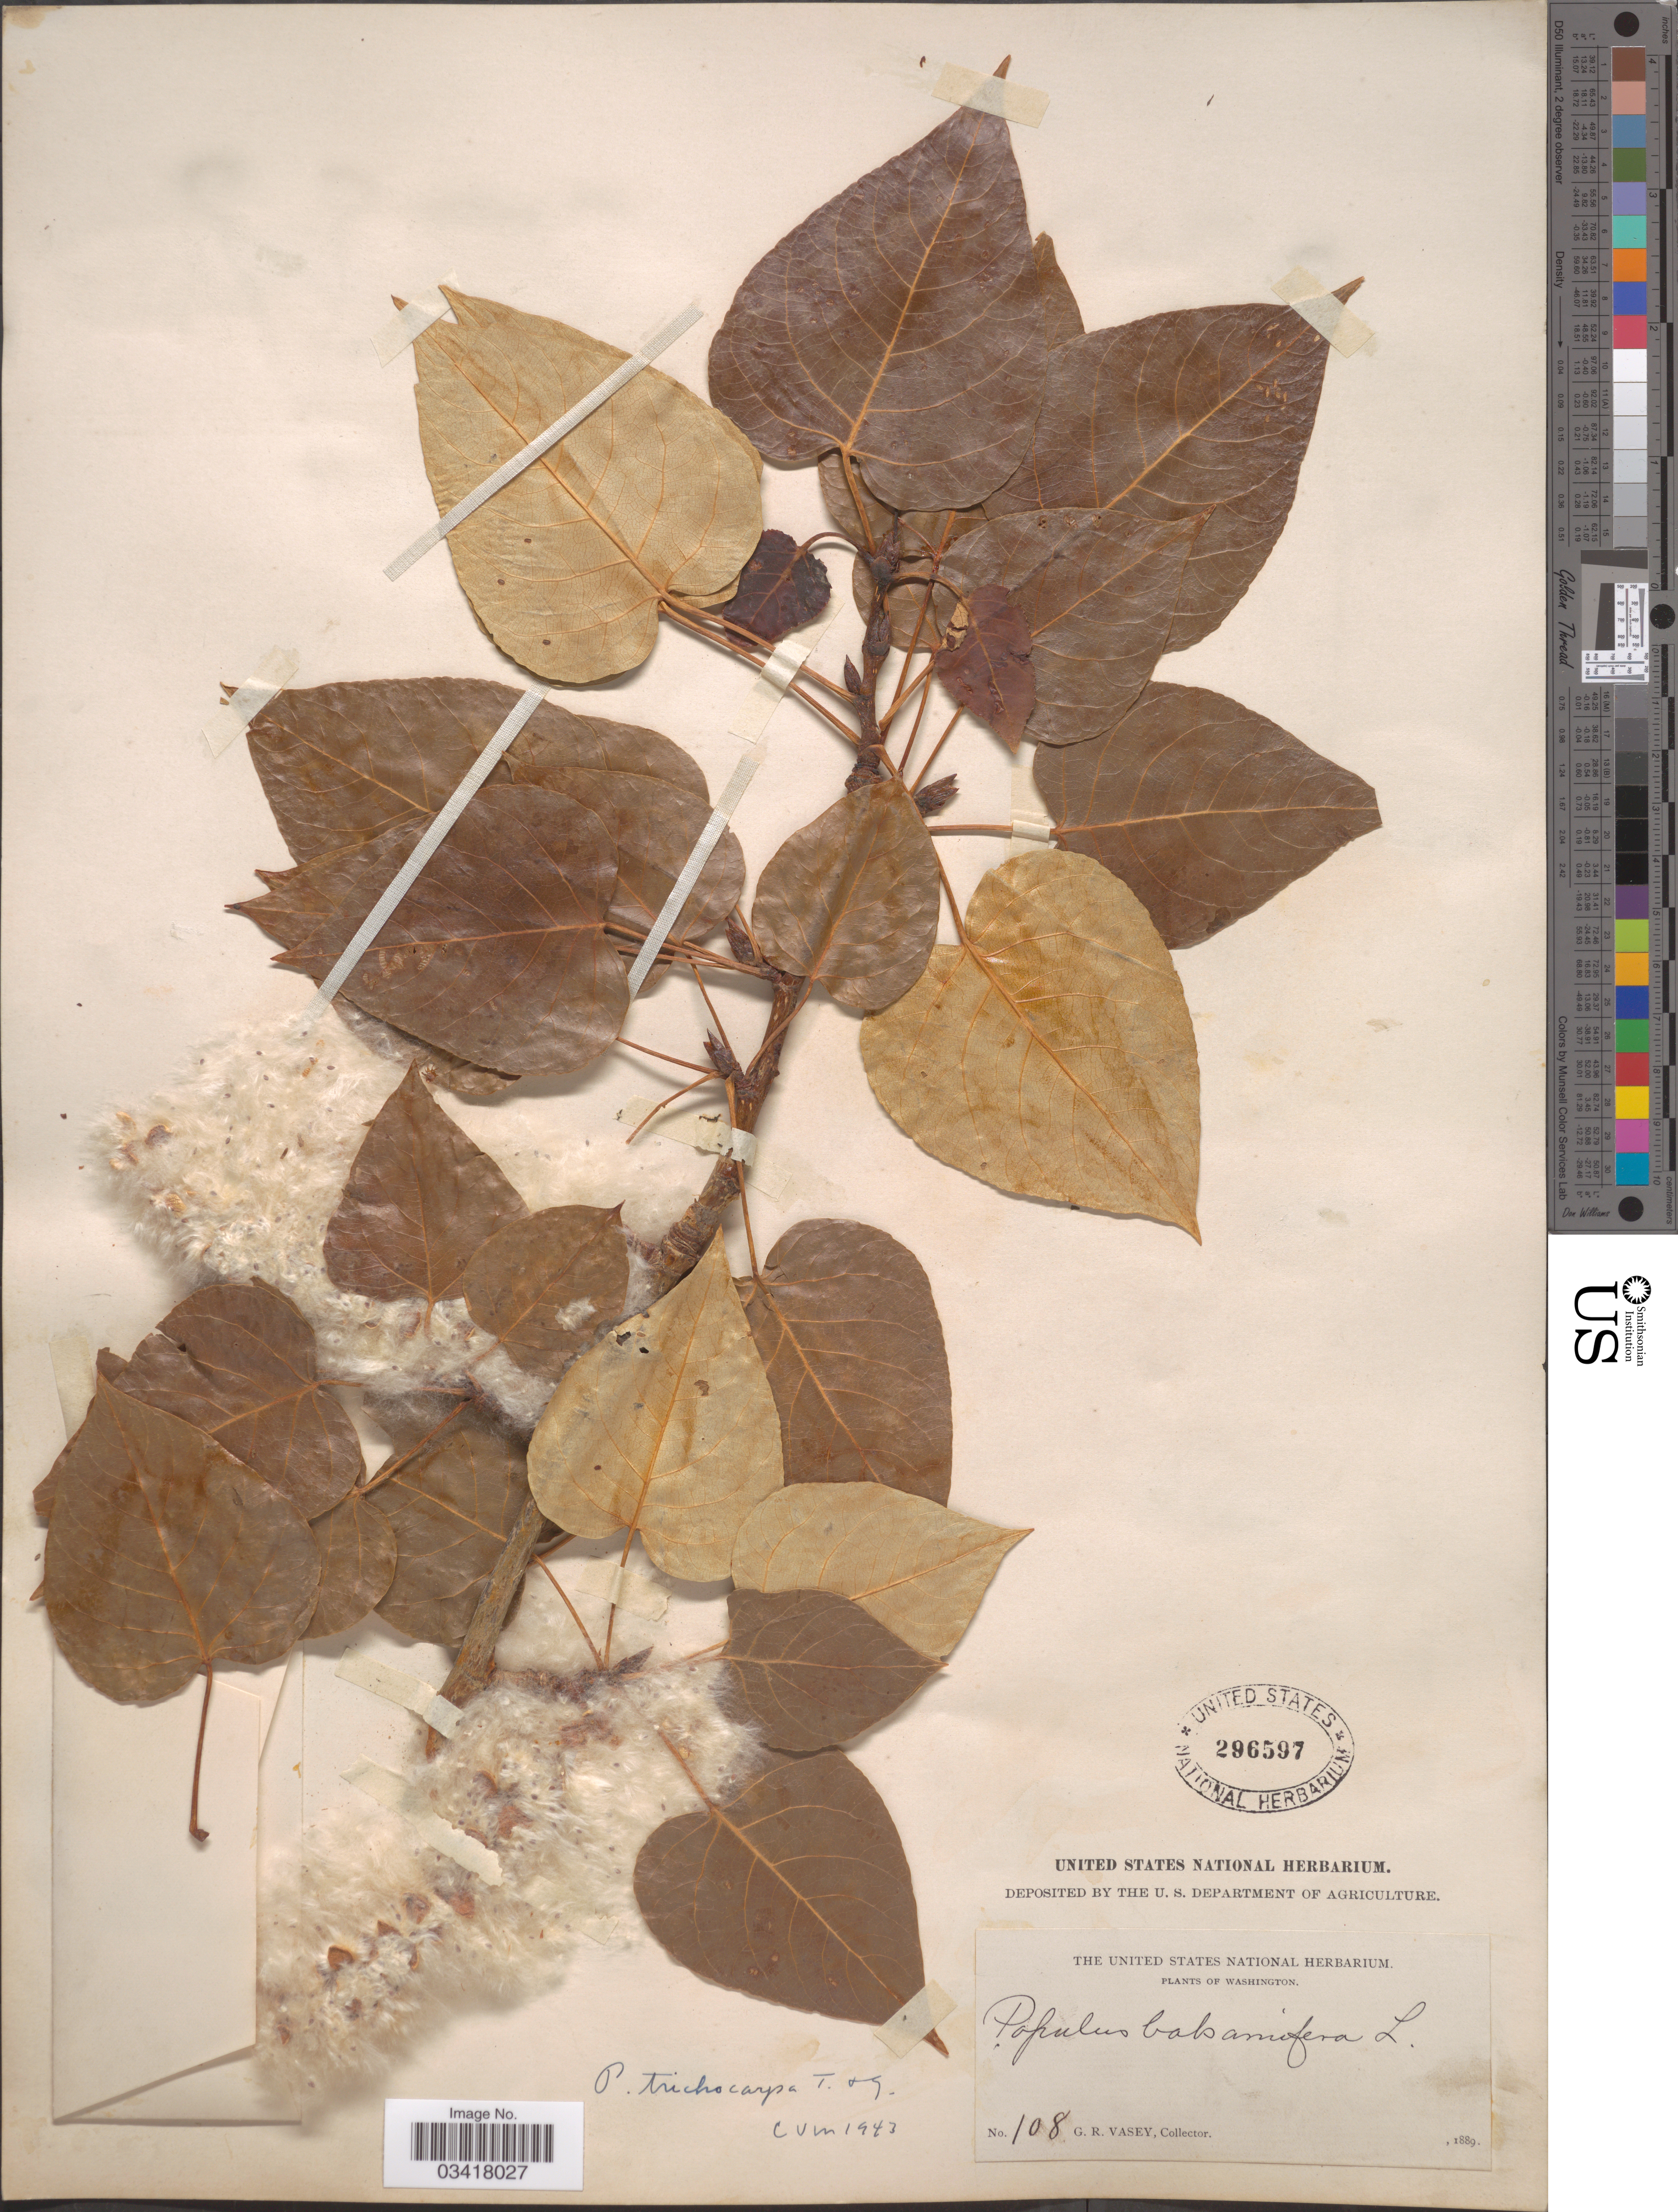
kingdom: Plantae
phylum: Tracheophyta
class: Magnoliopsida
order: Malpighiales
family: Salicaceae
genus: Populus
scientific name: Populus trichocarpa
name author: Torr. & A. Gray ex W. Hook.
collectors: G. R. Vasey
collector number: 108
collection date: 1889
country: United States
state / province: Washington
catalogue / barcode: US 296597